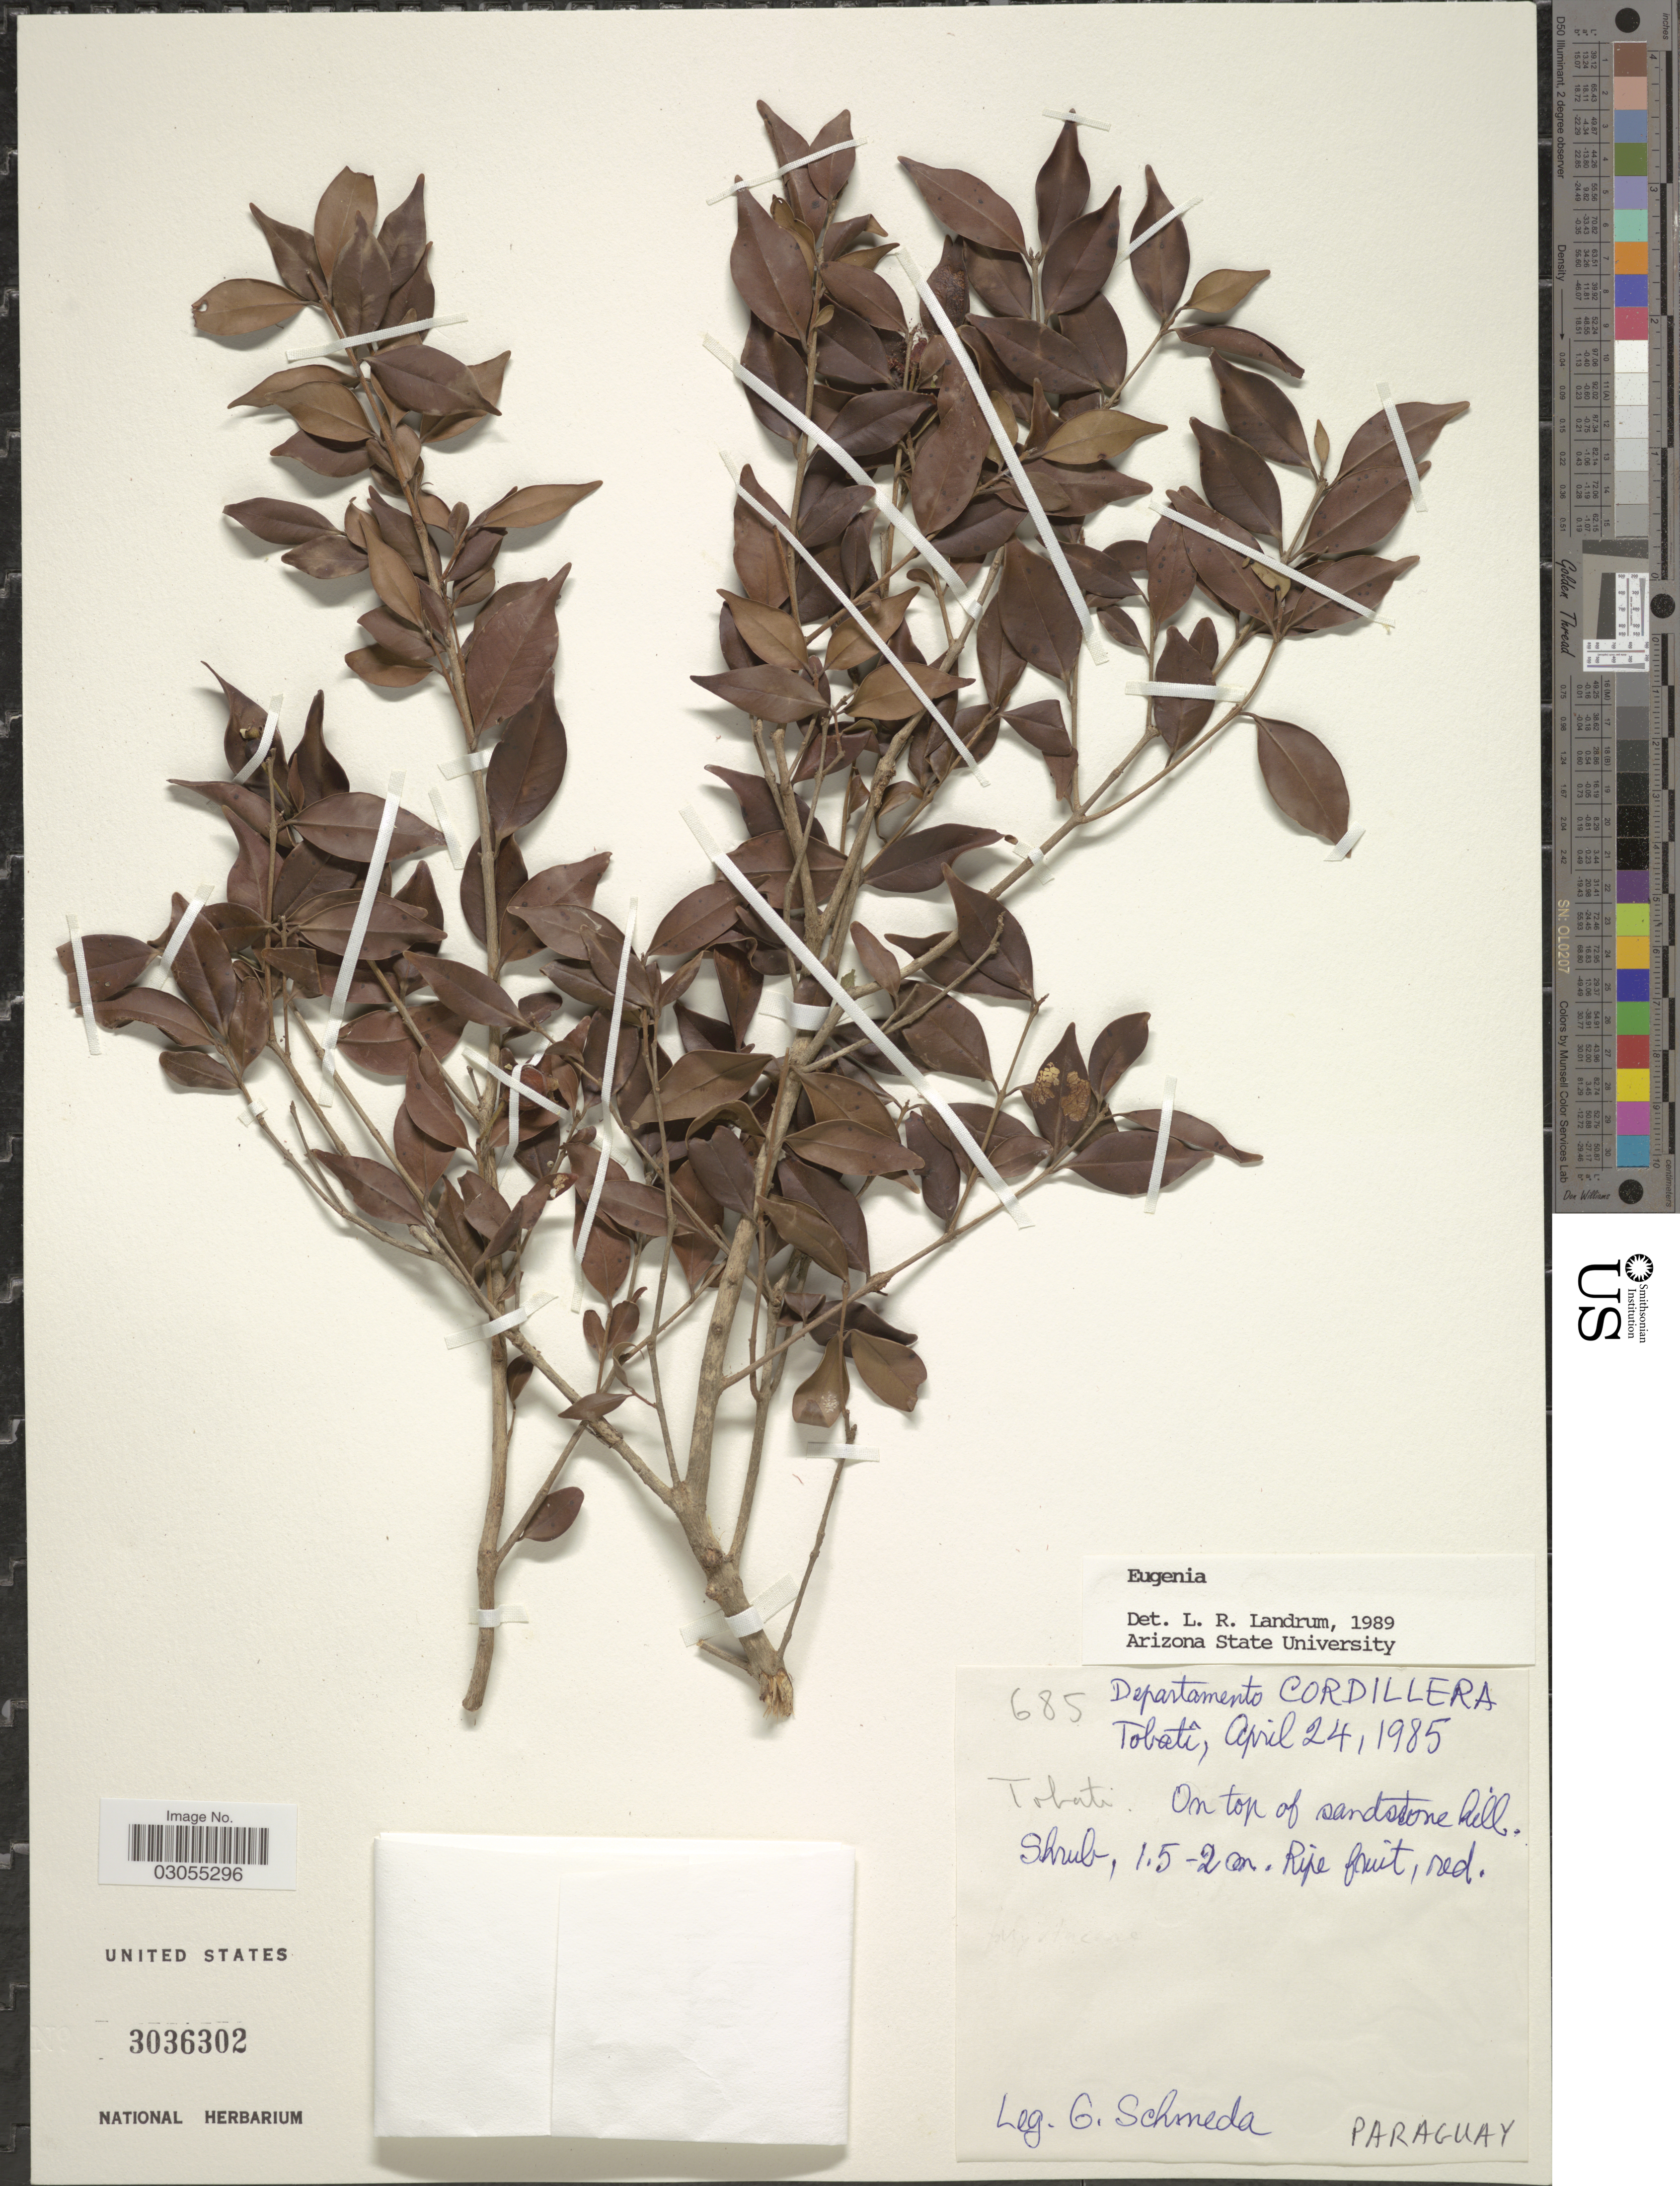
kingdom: Plantae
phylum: Tracheophyta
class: Magnoliopsida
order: Myrtales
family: Myrtaceae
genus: Eugenia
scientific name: Eugenia sp.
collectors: G. Schmeda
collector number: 685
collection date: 1985-04-24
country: Paraguay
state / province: Cordillera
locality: Departamento Cordillera. Tobatí.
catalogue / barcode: US 3036302